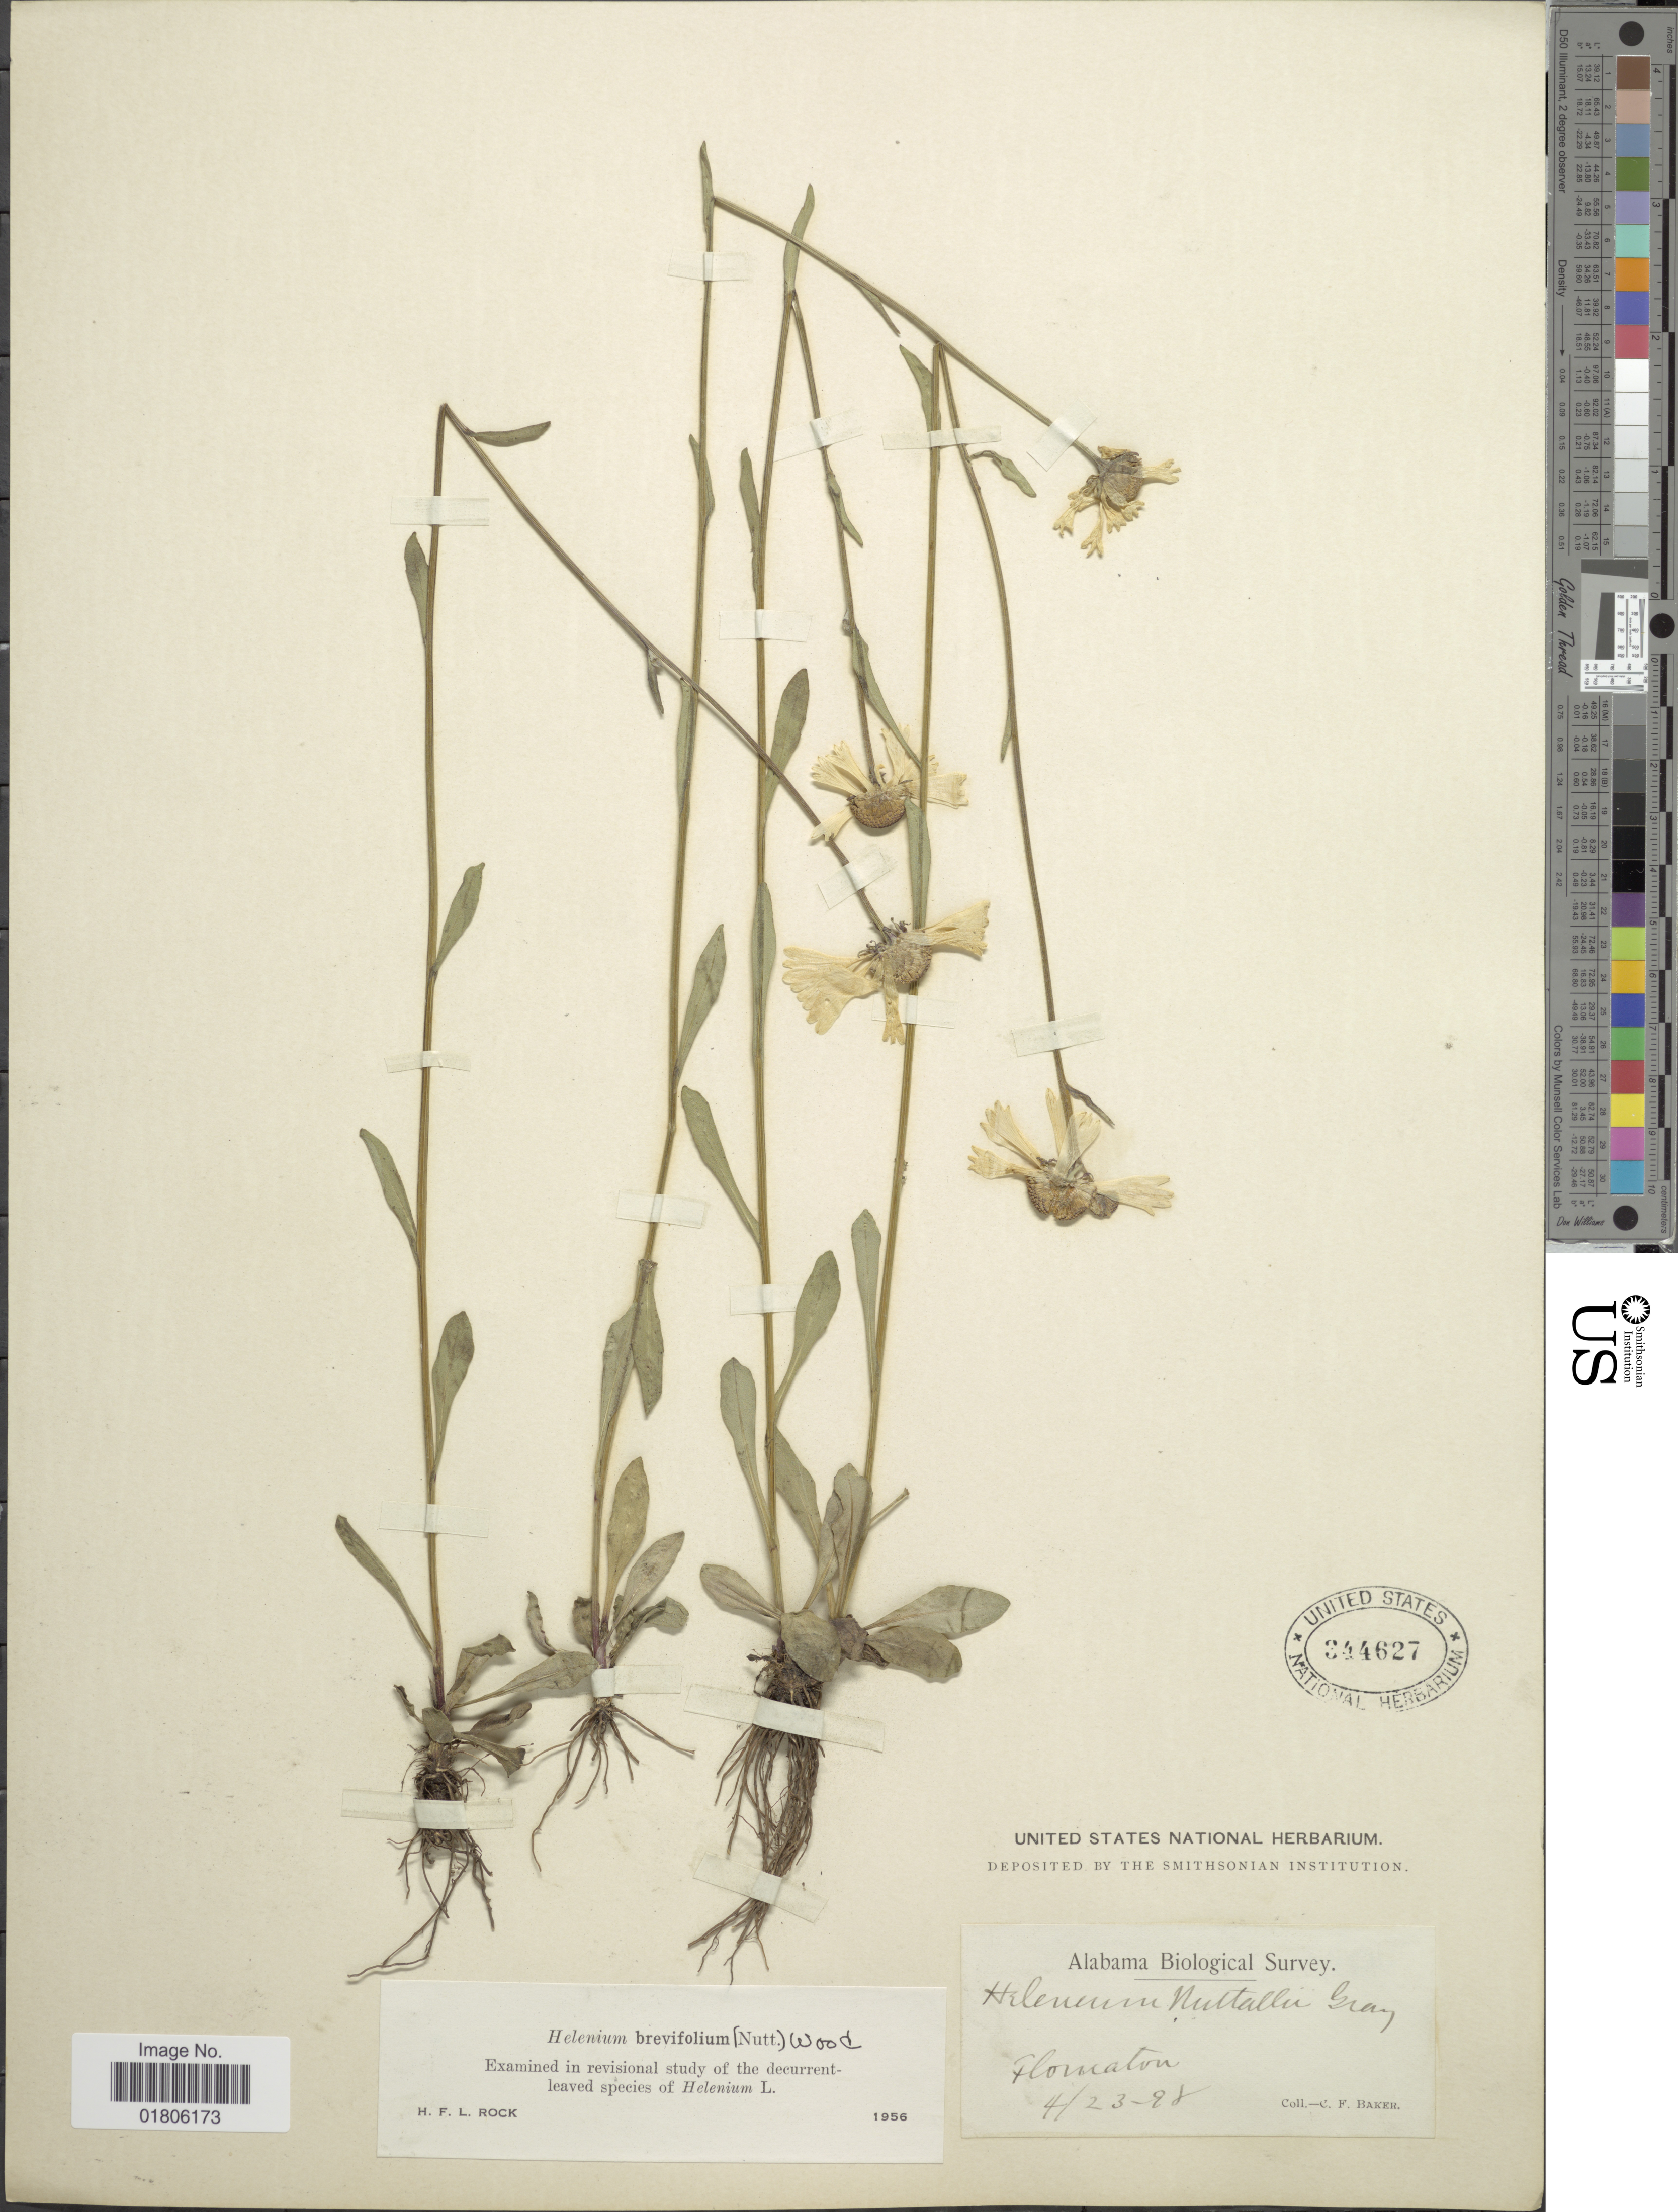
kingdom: Plantae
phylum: Tracheophyta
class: Magnoliopsida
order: Asterales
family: Asteraceae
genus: Helenium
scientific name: Helenium brevifolium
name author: (Nutt.) Alph. Wood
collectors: C. F. Baker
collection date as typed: Transcribed d/m/y: 23/4/98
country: United States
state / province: Alabama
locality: Flomaton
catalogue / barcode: US 344627